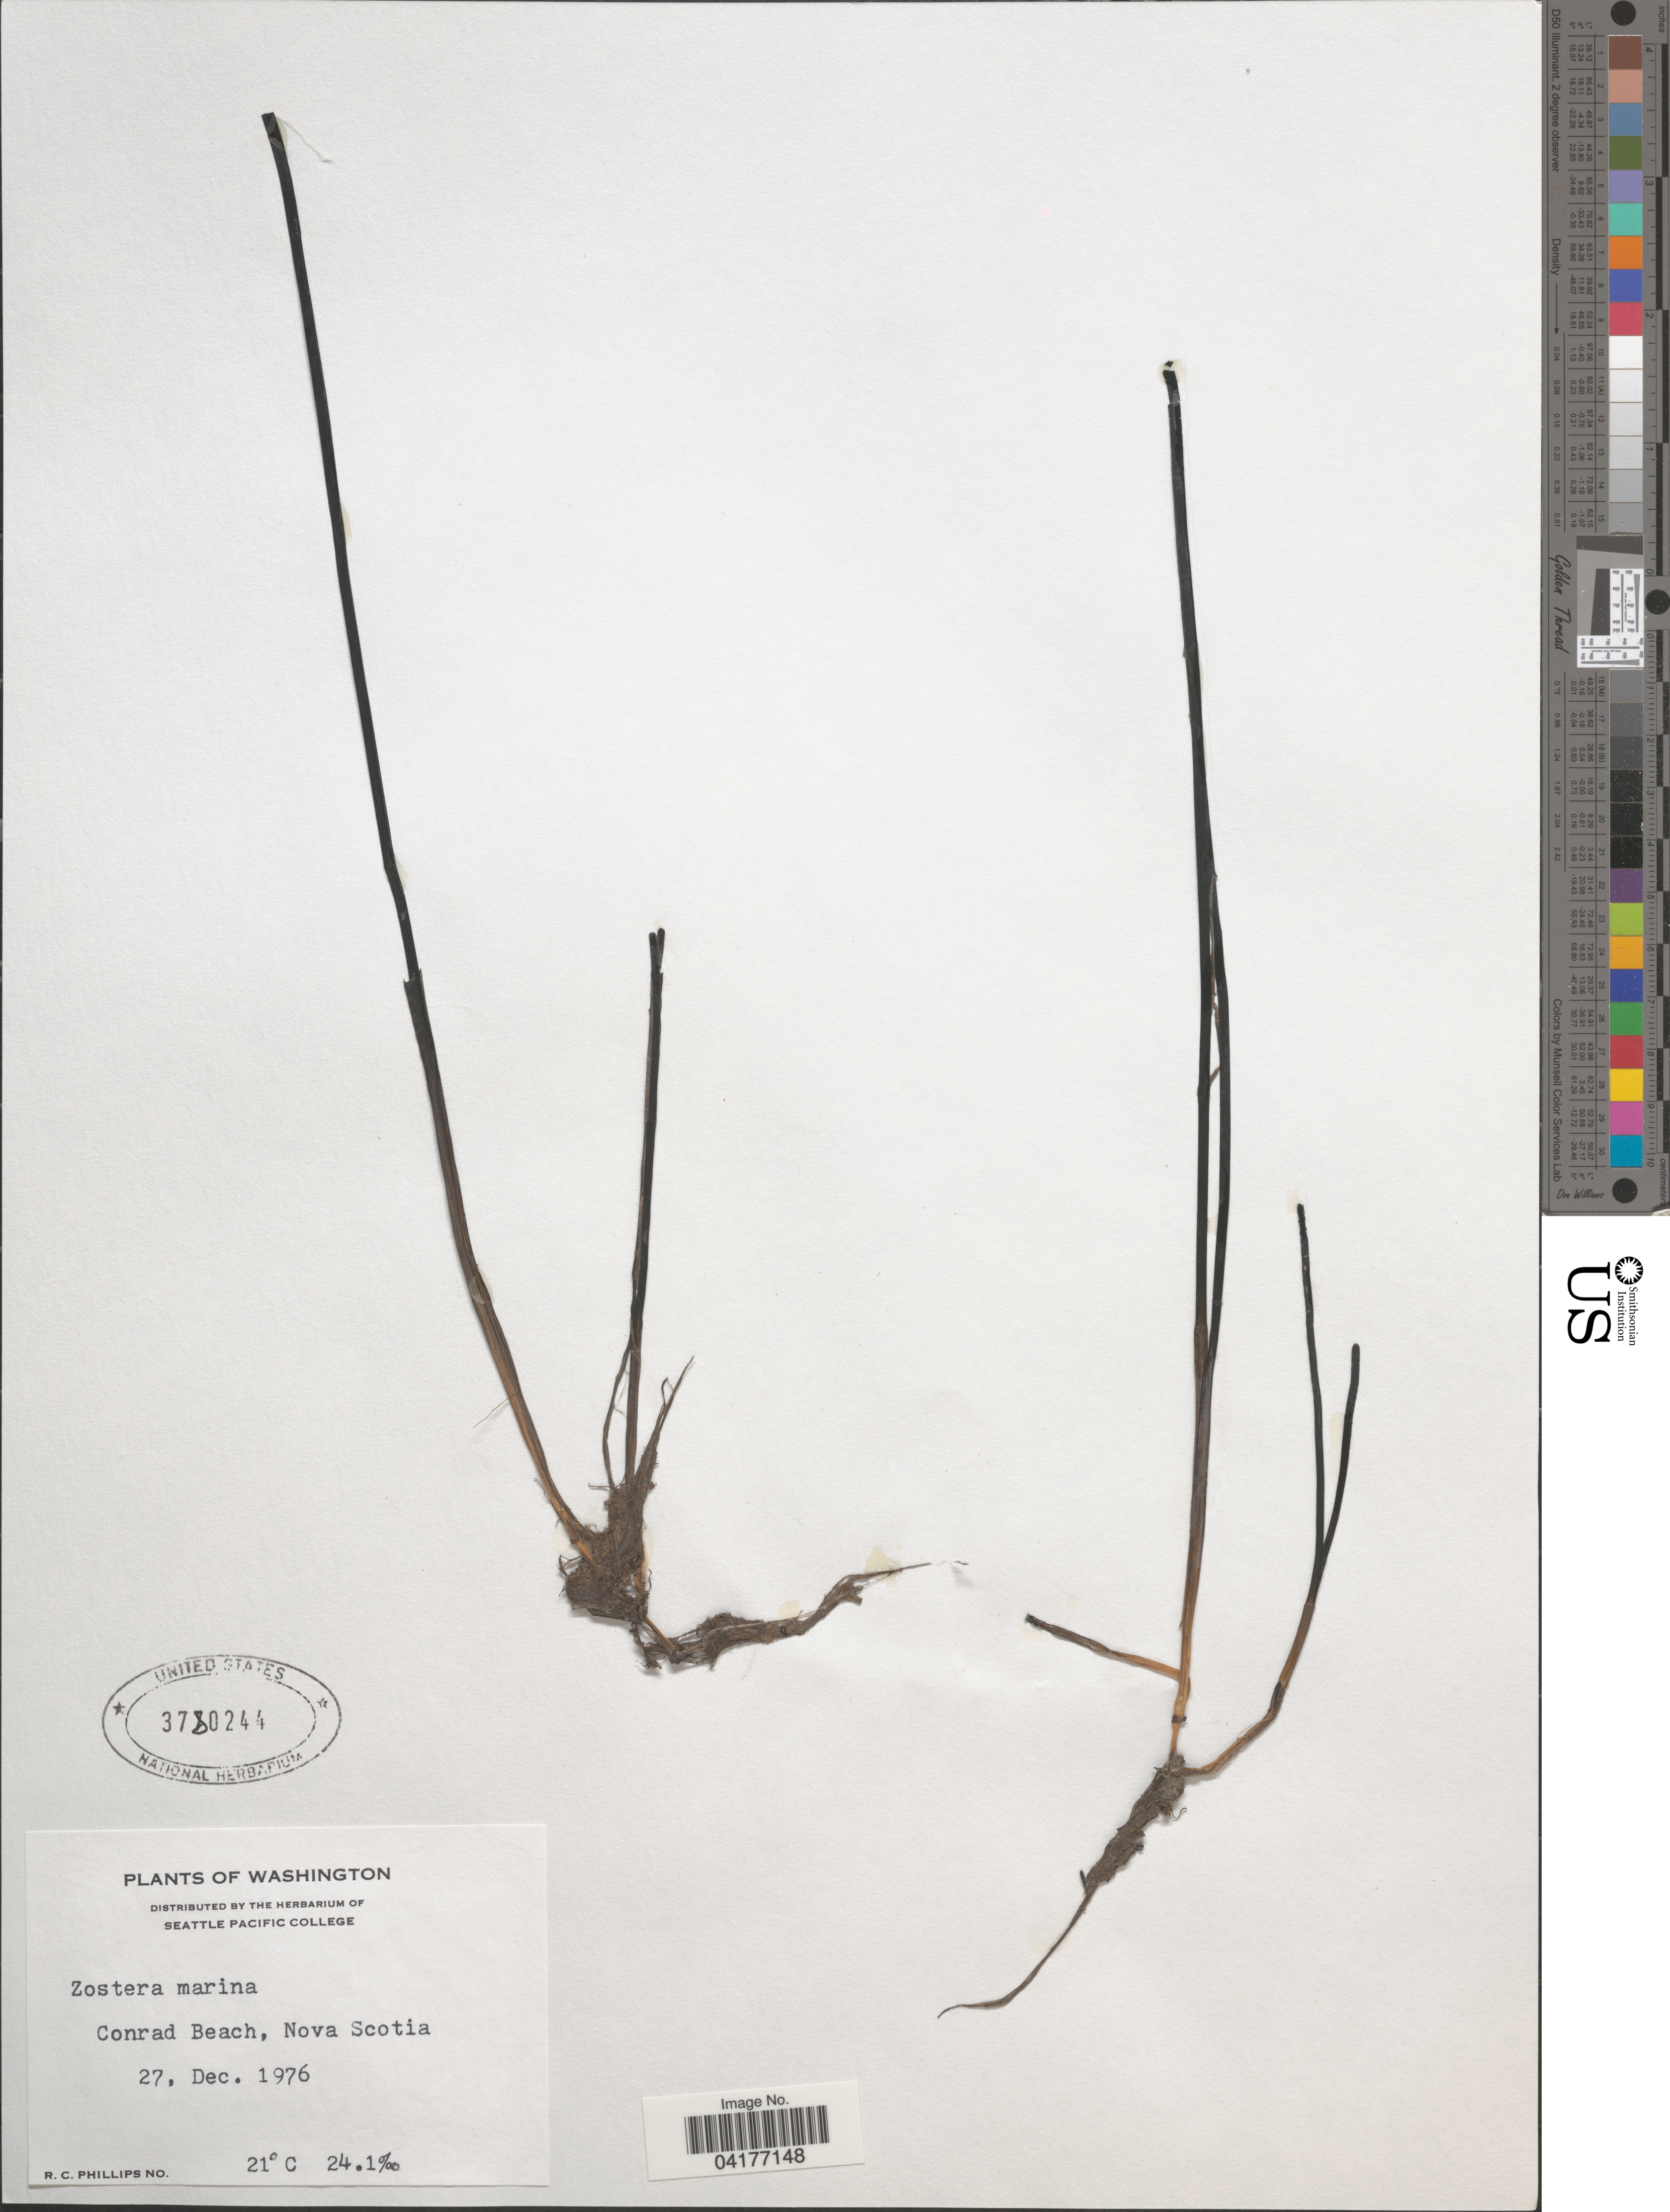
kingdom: Plantae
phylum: Tracheophyta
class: Liliopsida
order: Alismatales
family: Zosteraceae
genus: Zostera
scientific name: Zostera marina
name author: L.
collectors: R. C. Phillips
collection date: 1976-12-27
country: Canada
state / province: Nova Scotia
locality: Conrad Beach.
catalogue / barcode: US 3780244